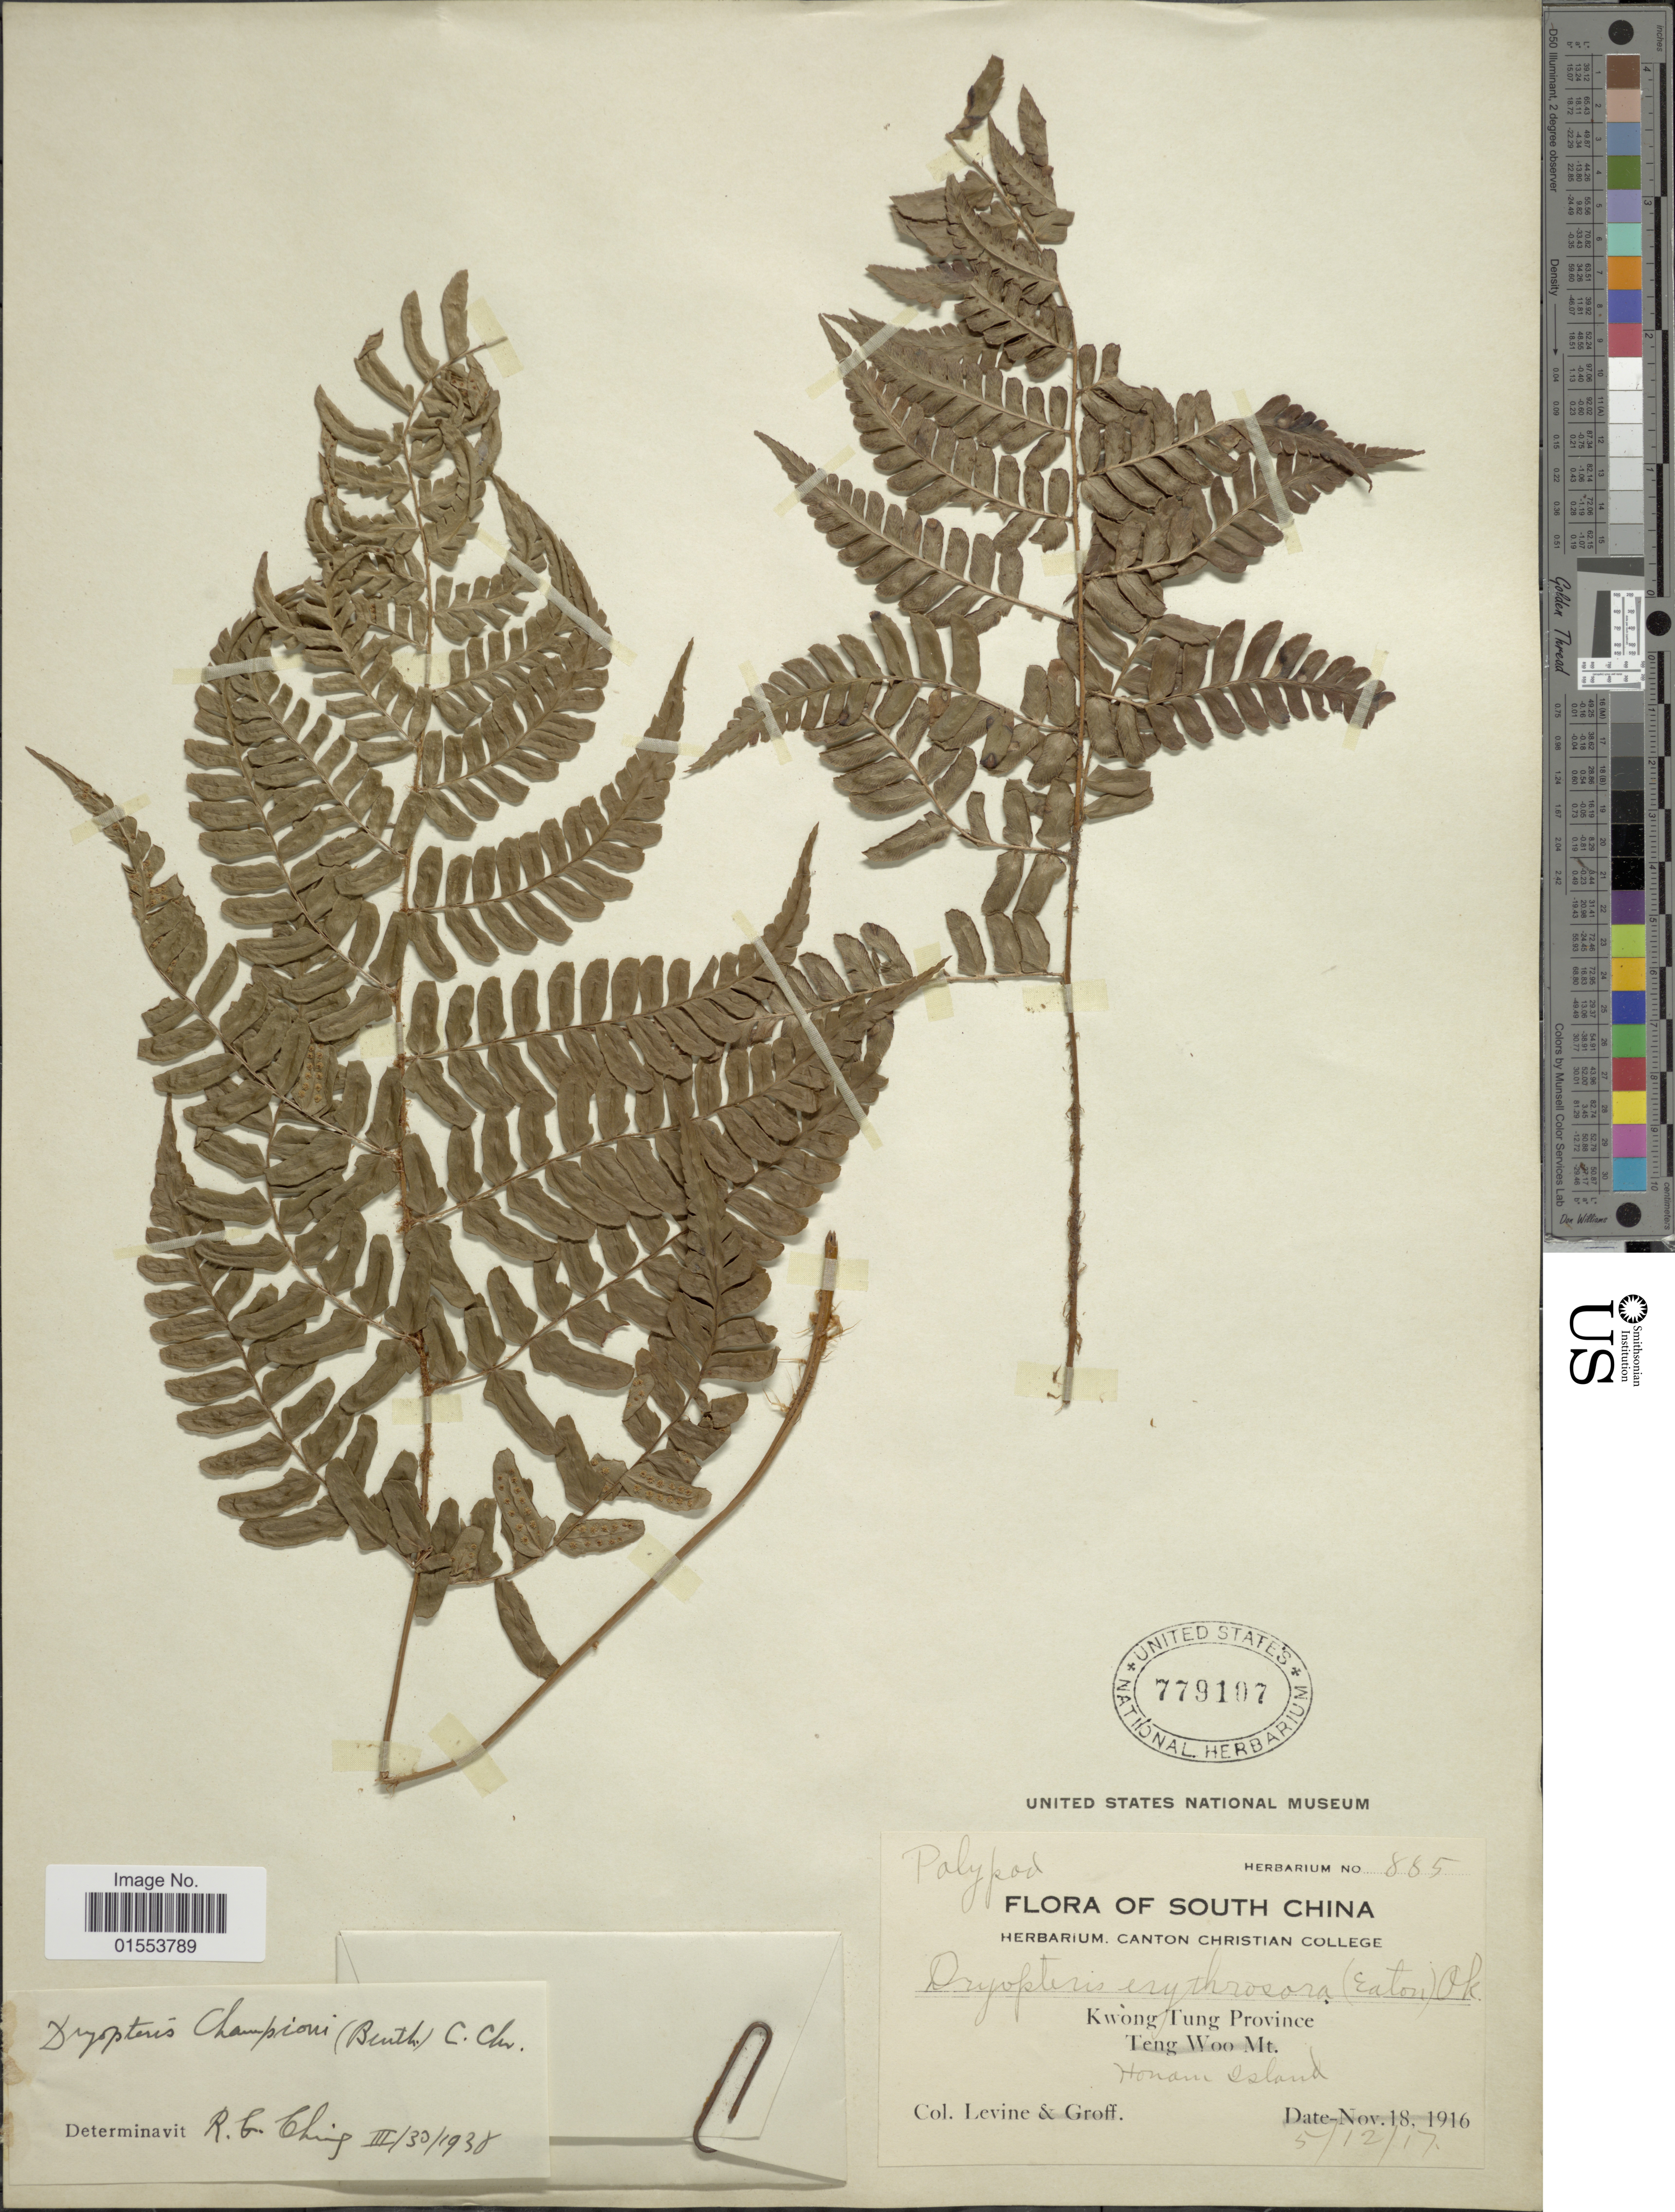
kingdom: Plantae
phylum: Tracheophyta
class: Polypodiopsida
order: Polypodiales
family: Dryopteridaceae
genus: Dryopteris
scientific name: Dryopteris championii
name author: (Benth.) C. Chr.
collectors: -. Levine & -- Groff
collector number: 885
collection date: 1917-12-05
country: China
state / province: Henan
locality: South China. Kwong Tung Province, Honan Island,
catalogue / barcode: US 779107